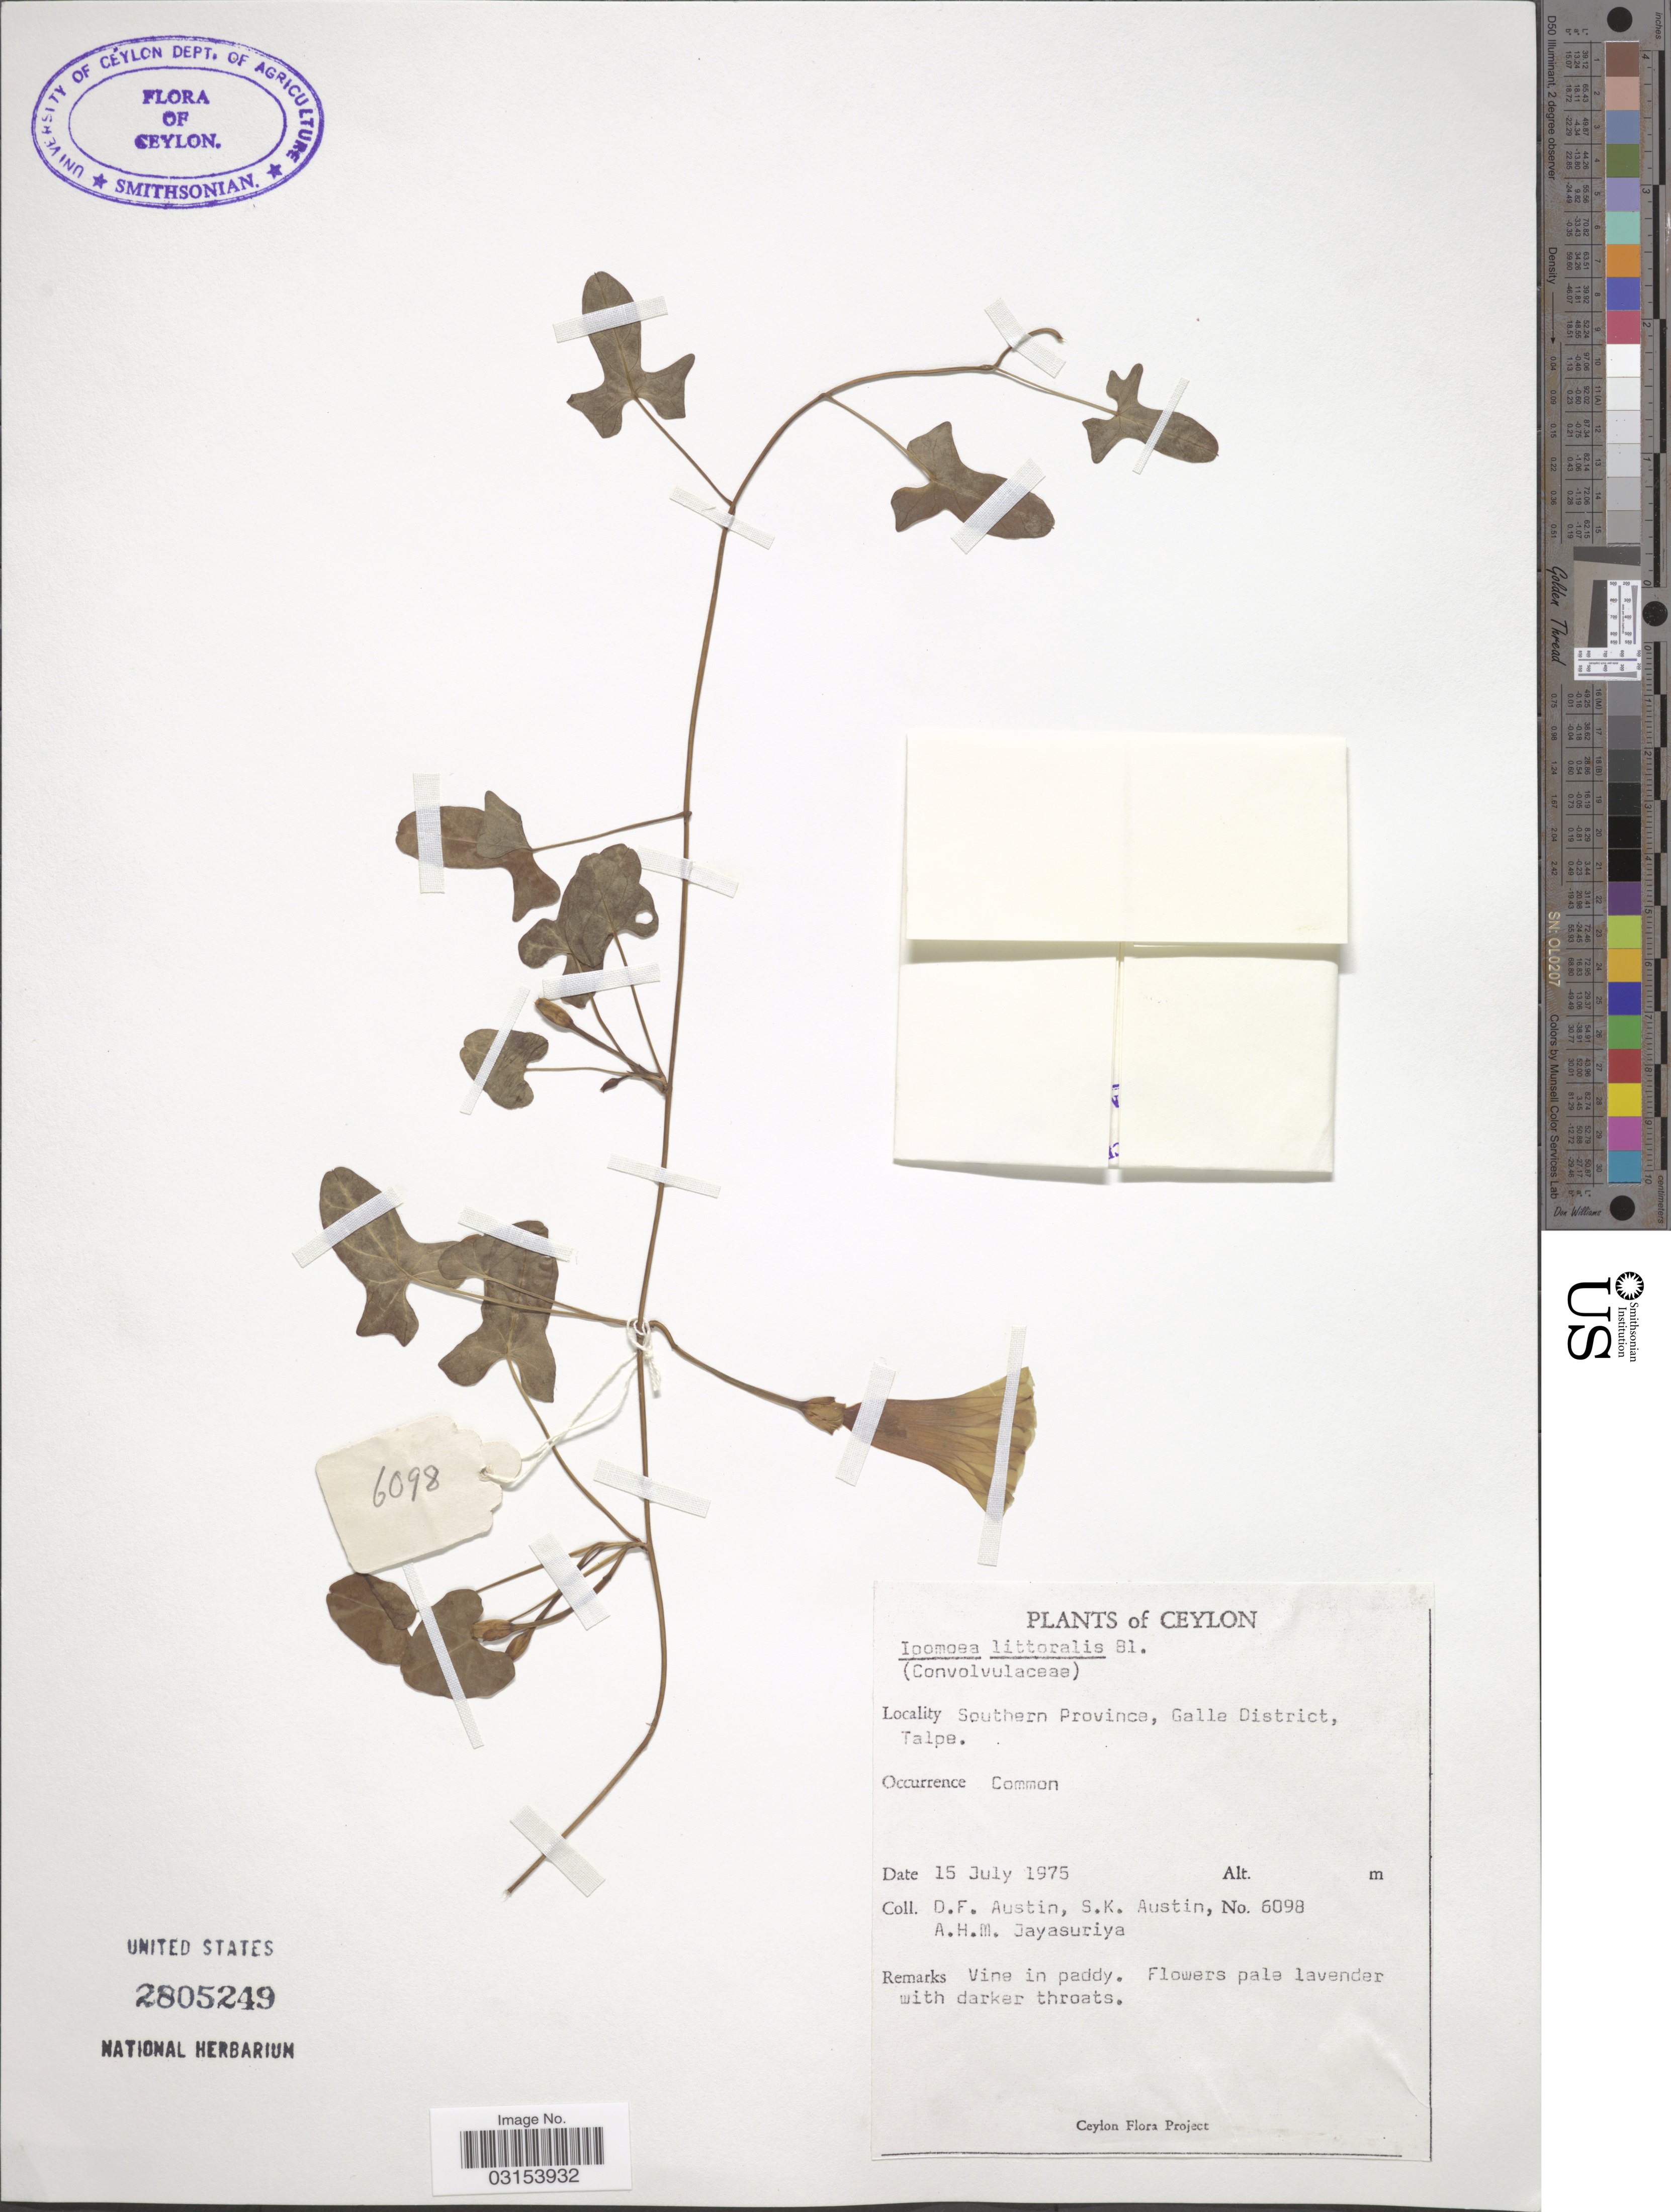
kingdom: Plantae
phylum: Tracheophyta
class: Magnoliopsida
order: Solanales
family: Convolvulaceae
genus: Ipomoea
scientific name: Ipomoea littoralis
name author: Blume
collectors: D. Austin, S. Austin & A. H. Jayasuriya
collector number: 6098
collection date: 1975-07-15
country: Sri Lanka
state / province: Southern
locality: Ceylon. Galle District, Talpe.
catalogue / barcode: US 2805249